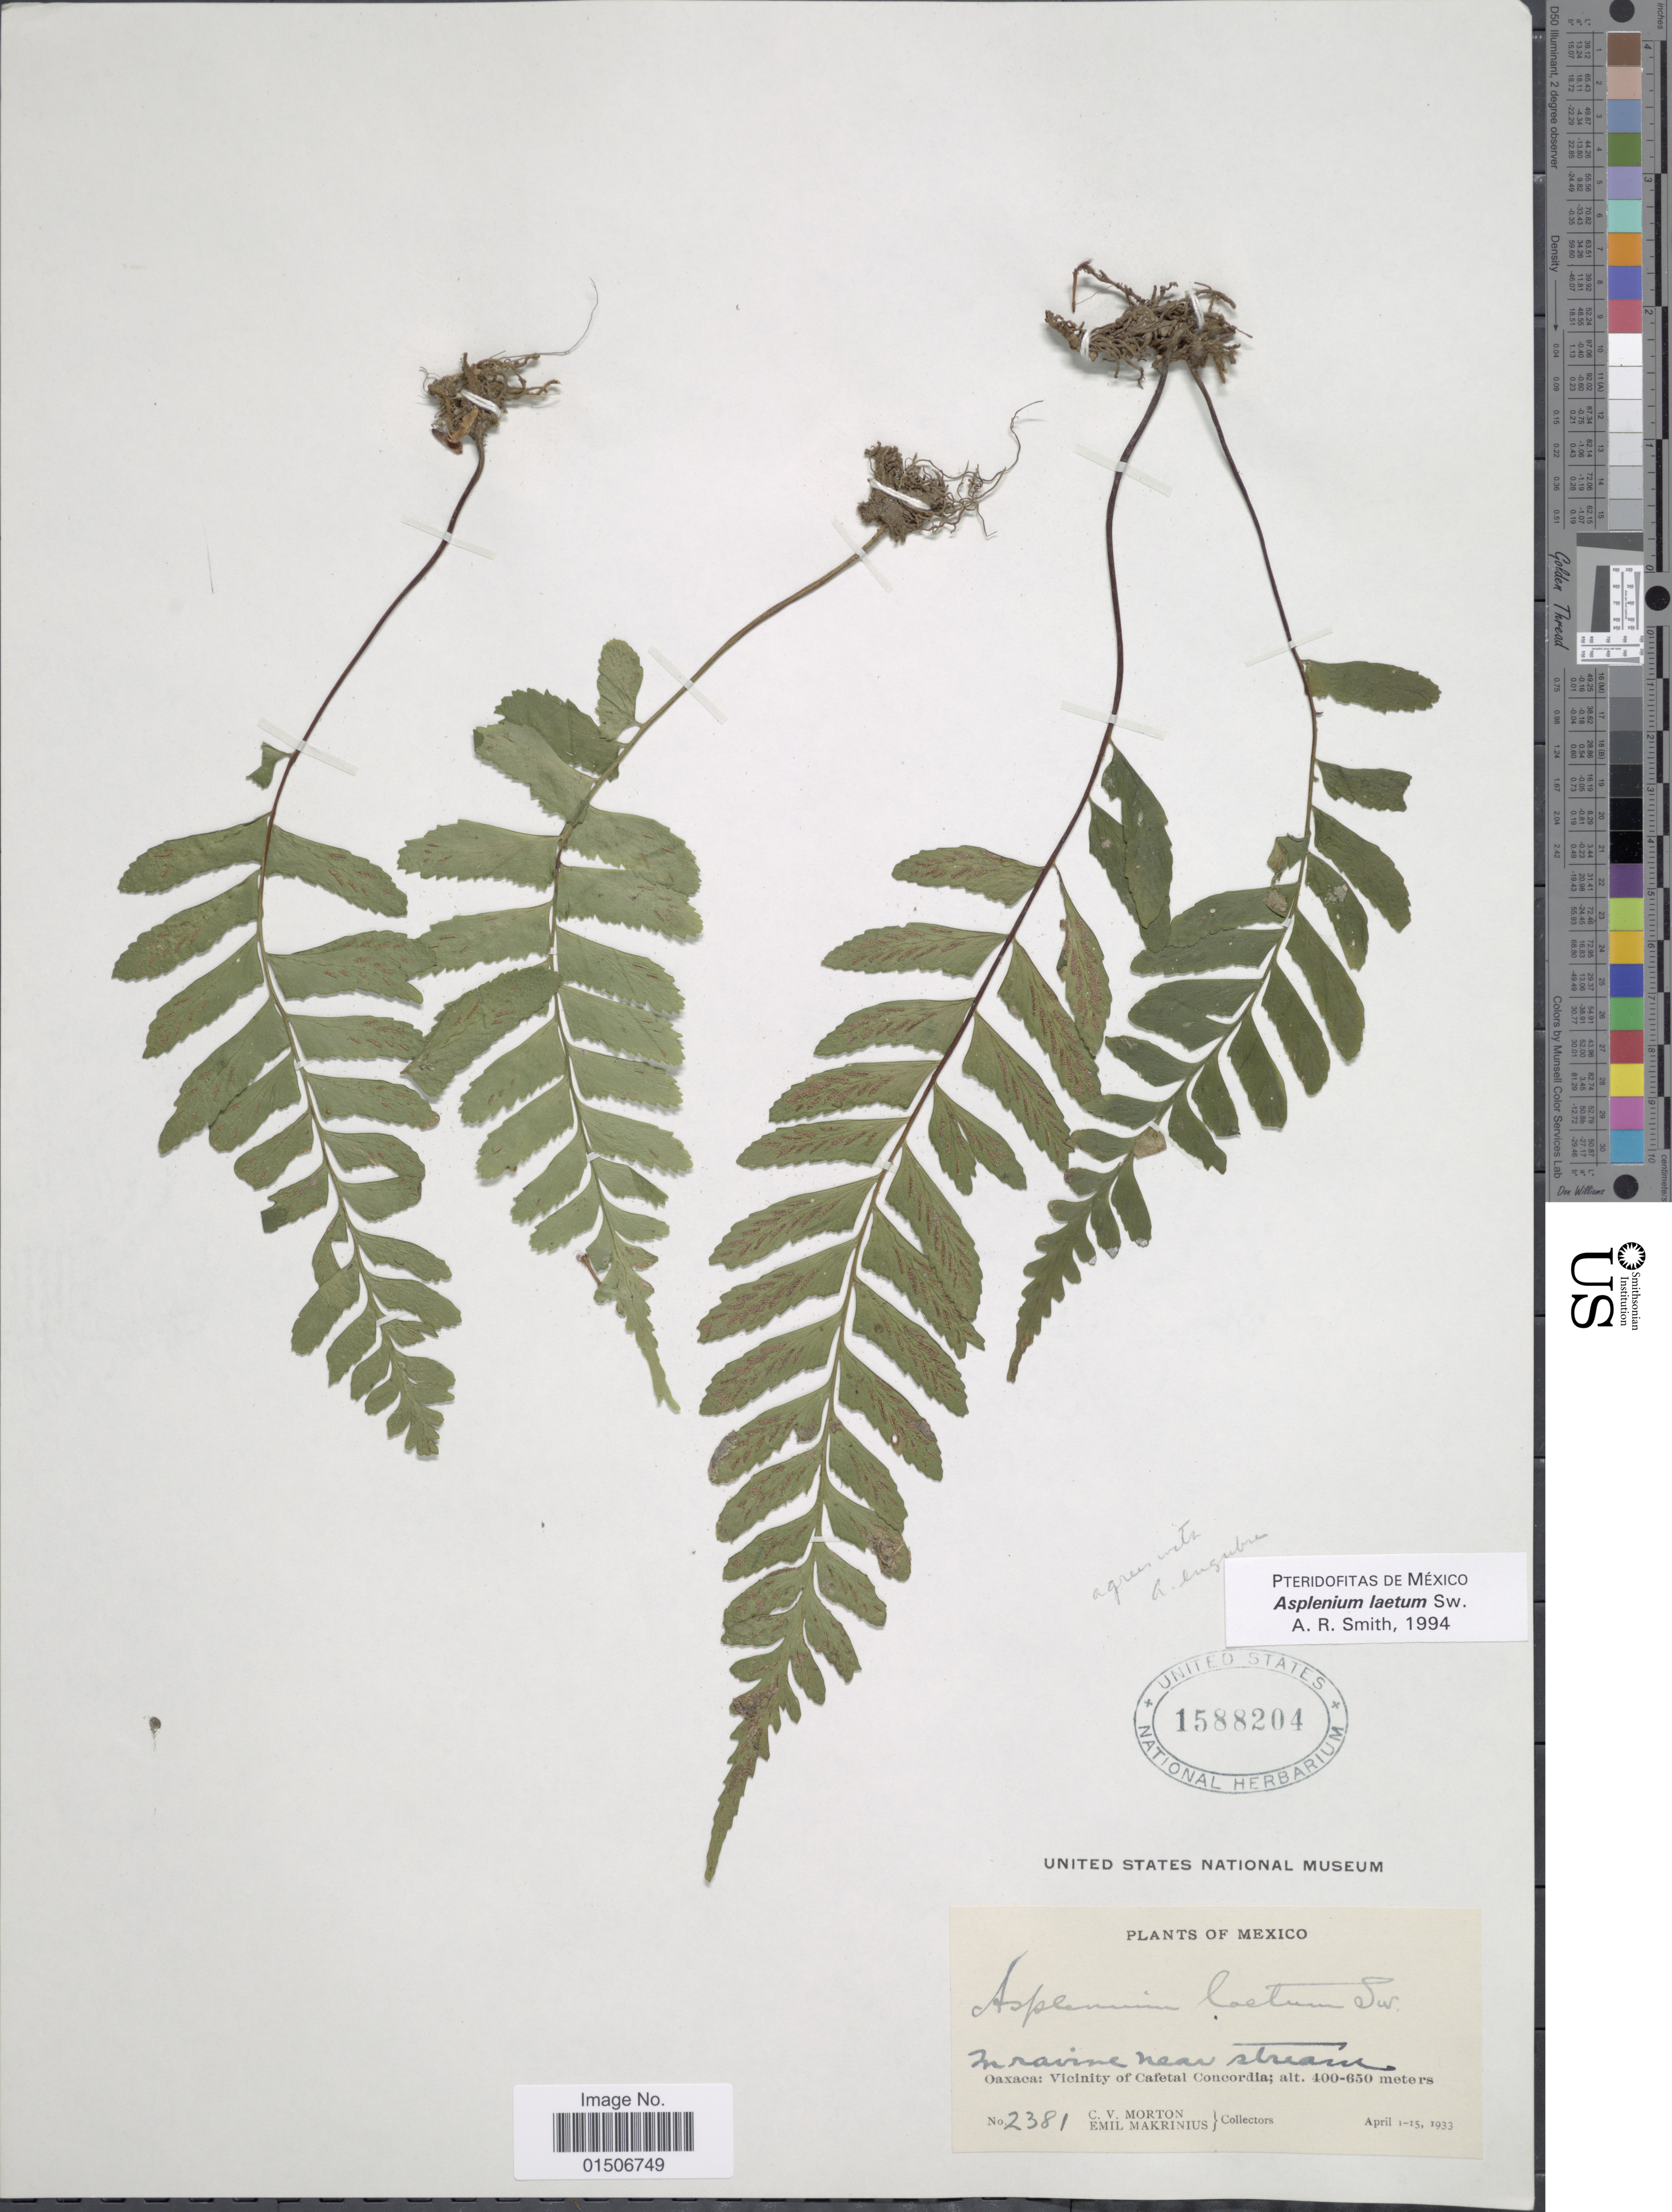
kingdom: Plantae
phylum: Tracheophyta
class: Polypodiopsida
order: Polypodiales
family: Aspleniaceae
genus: Asplenium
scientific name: Asplenium laetum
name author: Sw.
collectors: C. V. Morton & E. Makrinus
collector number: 2381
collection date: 1933-04-01/1933-04-15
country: Mexico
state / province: Oaxaca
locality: In ravine near stream, Vicinity of Cafetal Concordia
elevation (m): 400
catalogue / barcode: US 1588204